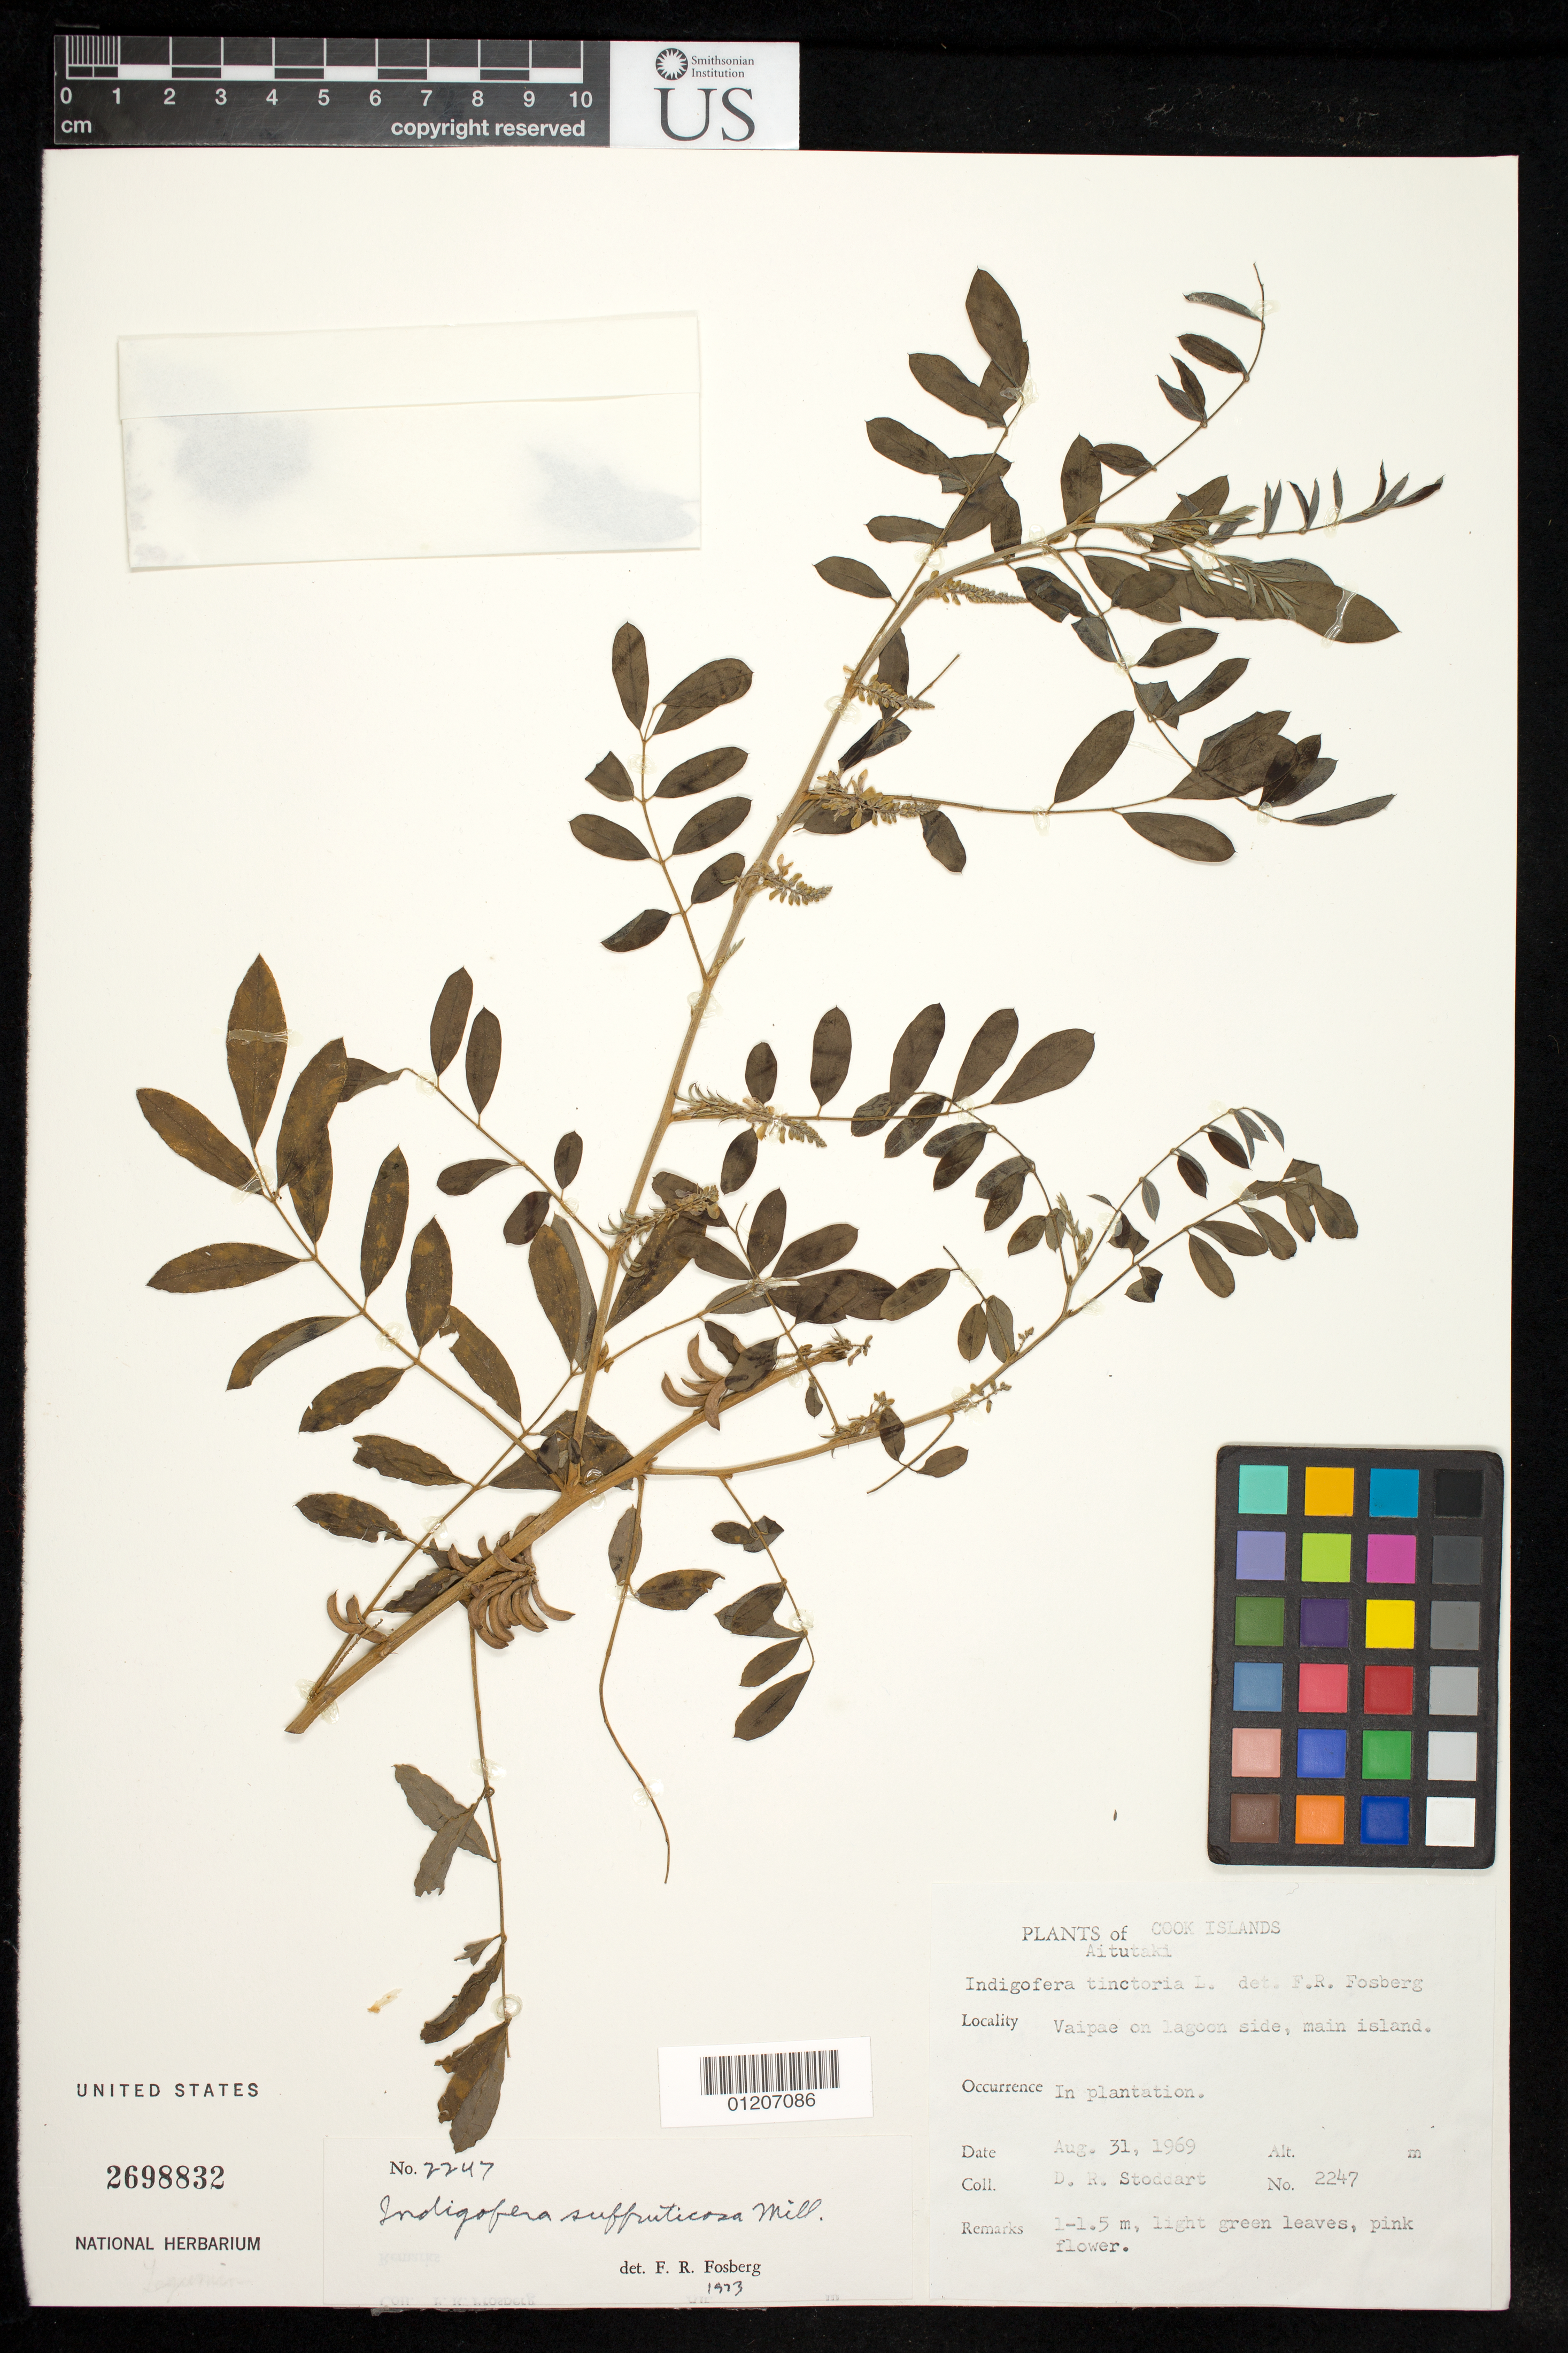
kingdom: Plantae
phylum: Tracheophyta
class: Magnoliopsida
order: Fabales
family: Fabaceae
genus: Indigofera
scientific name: Indigofera suffruticosa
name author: Mill.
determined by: Fosberg, F. R.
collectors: D. R. Stoddart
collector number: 2247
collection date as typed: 31 Aug 1969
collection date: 1969-08-31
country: Cook Islands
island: Aitutaki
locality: Vaipae on lagoon side, Main Island [Southern Cook Is.]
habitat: In plantation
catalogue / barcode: US 2698832